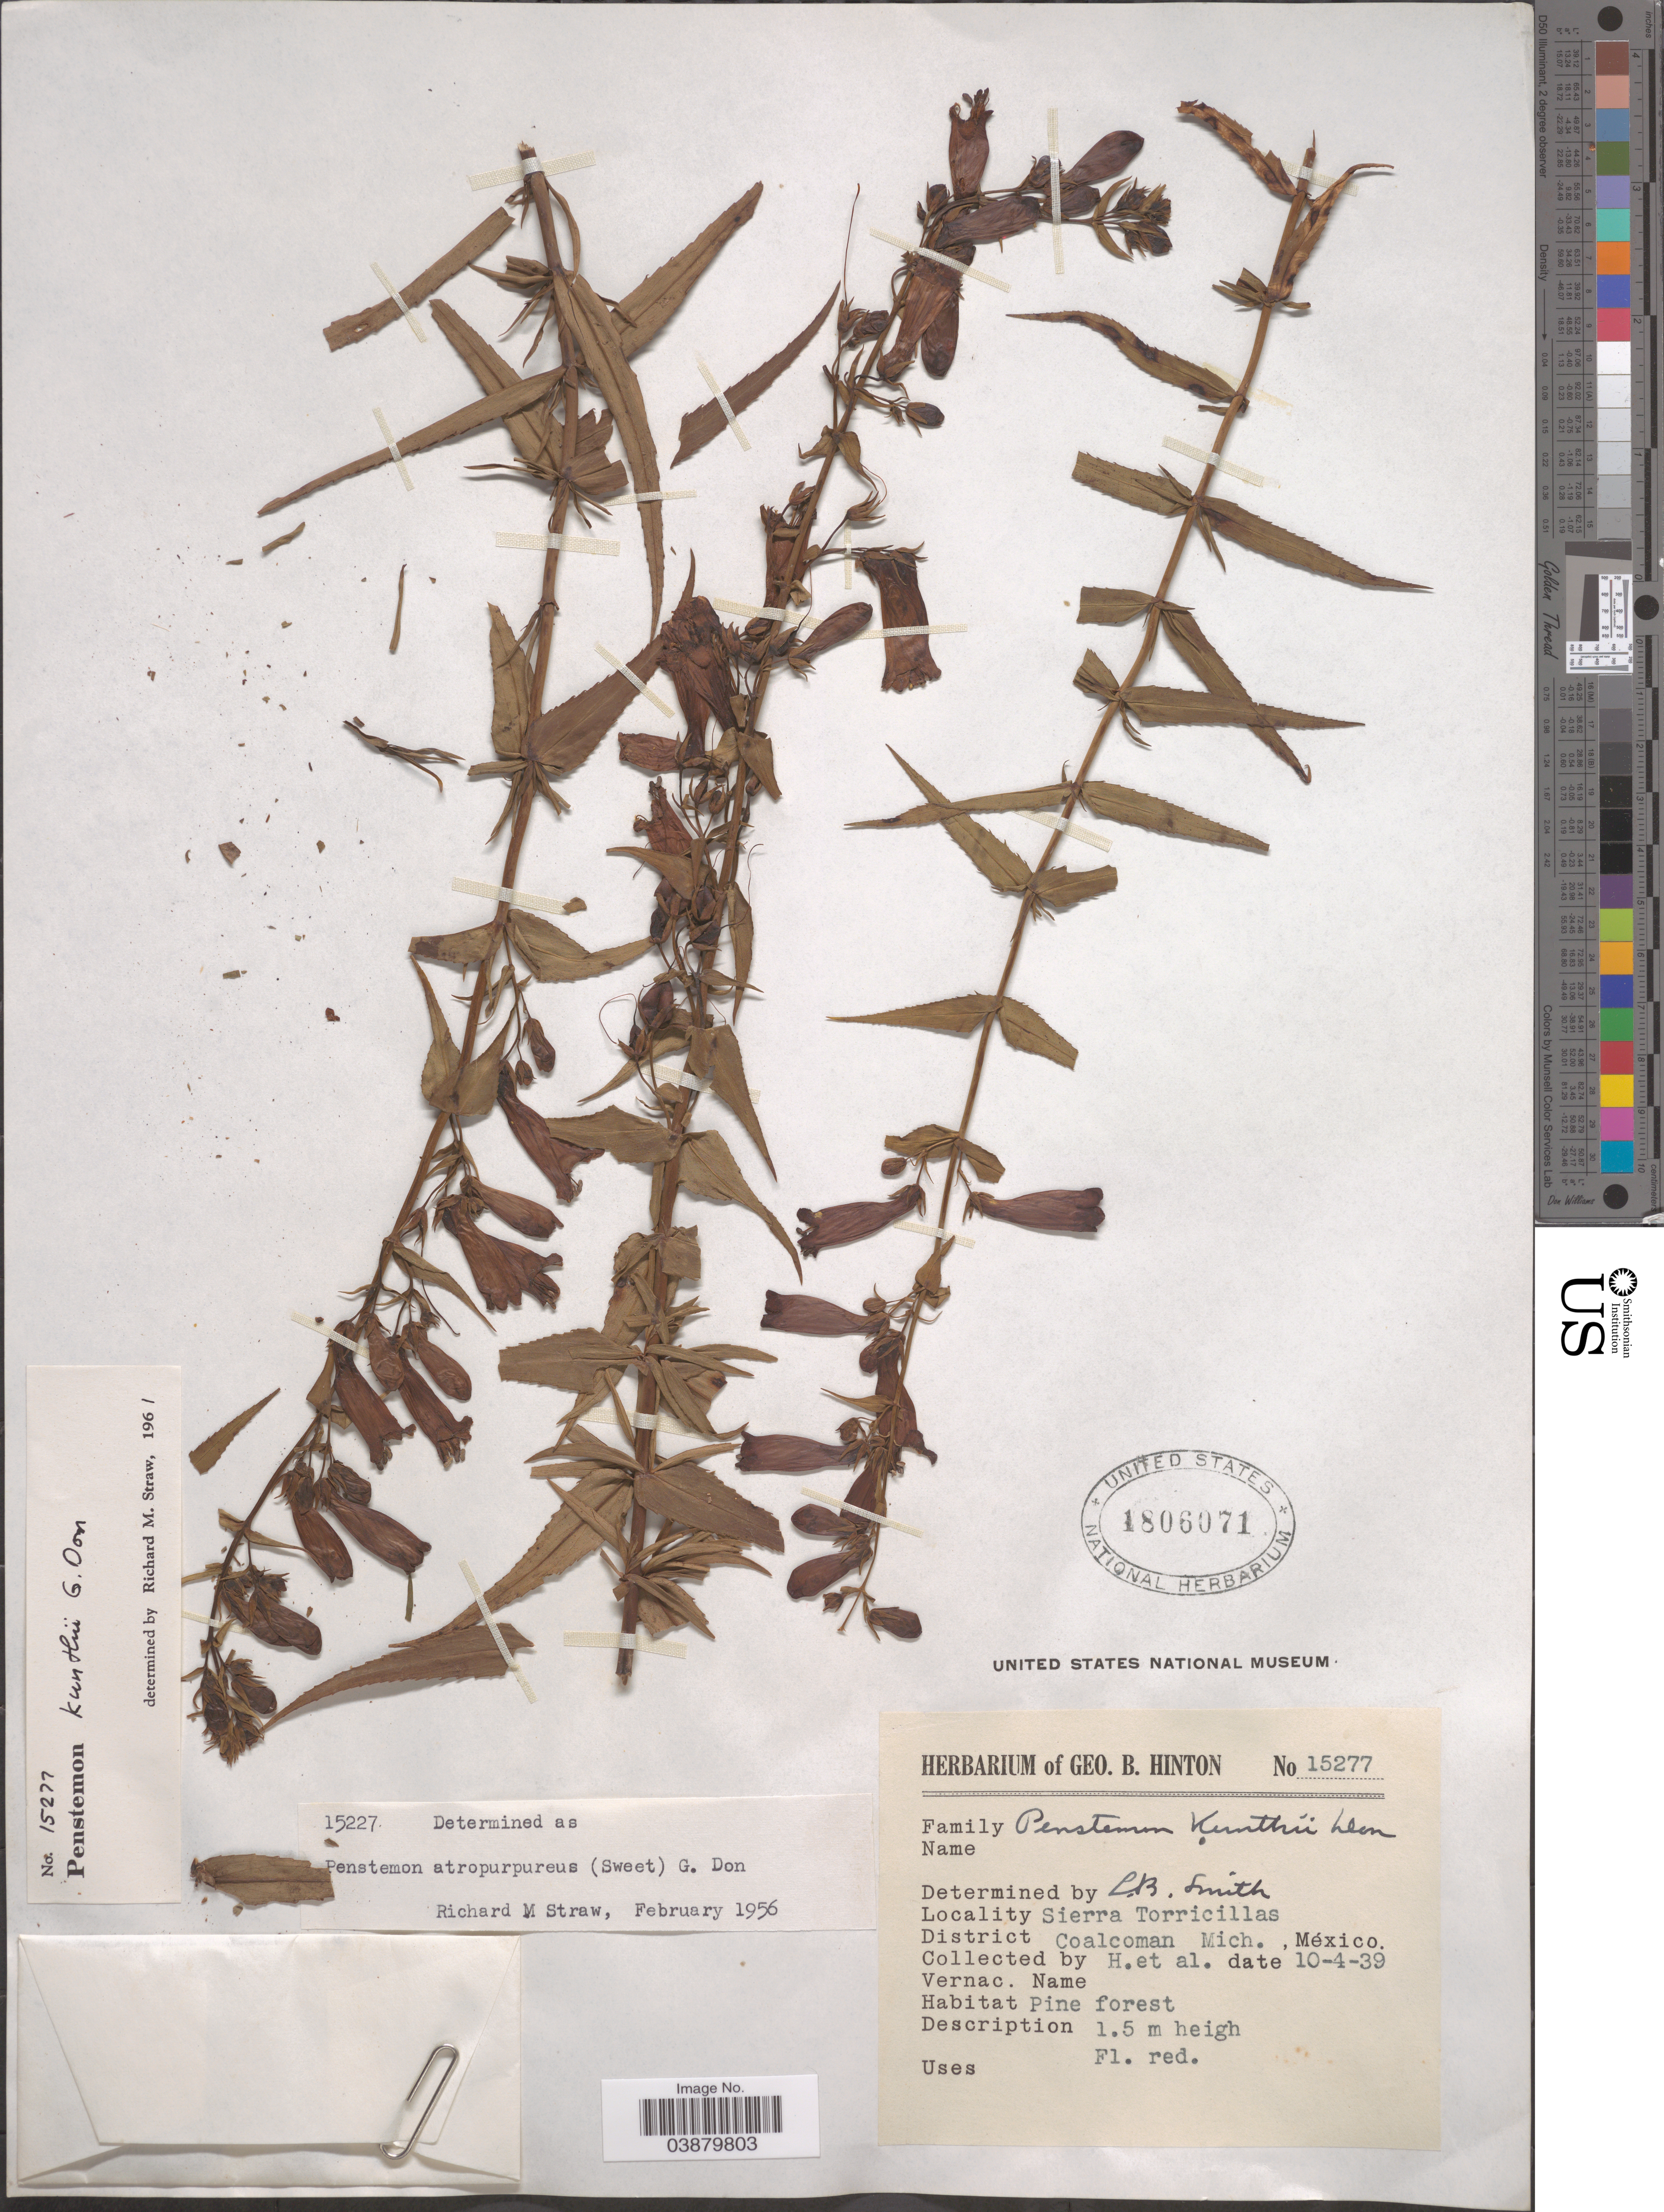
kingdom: Plantae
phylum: Tracheophyta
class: Magnoliopsida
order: Lamiales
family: Plantaginaceae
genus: Penstemon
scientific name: Penstemon kunthii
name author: G. Don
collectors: G. B. Hinton & et al.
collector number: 15277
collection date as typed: Transcribed d/m/y: 10/4/39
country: Mexico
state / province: Michoacán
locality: Sierra Torricillas. District Coalcoman.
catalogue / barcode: US 1806071